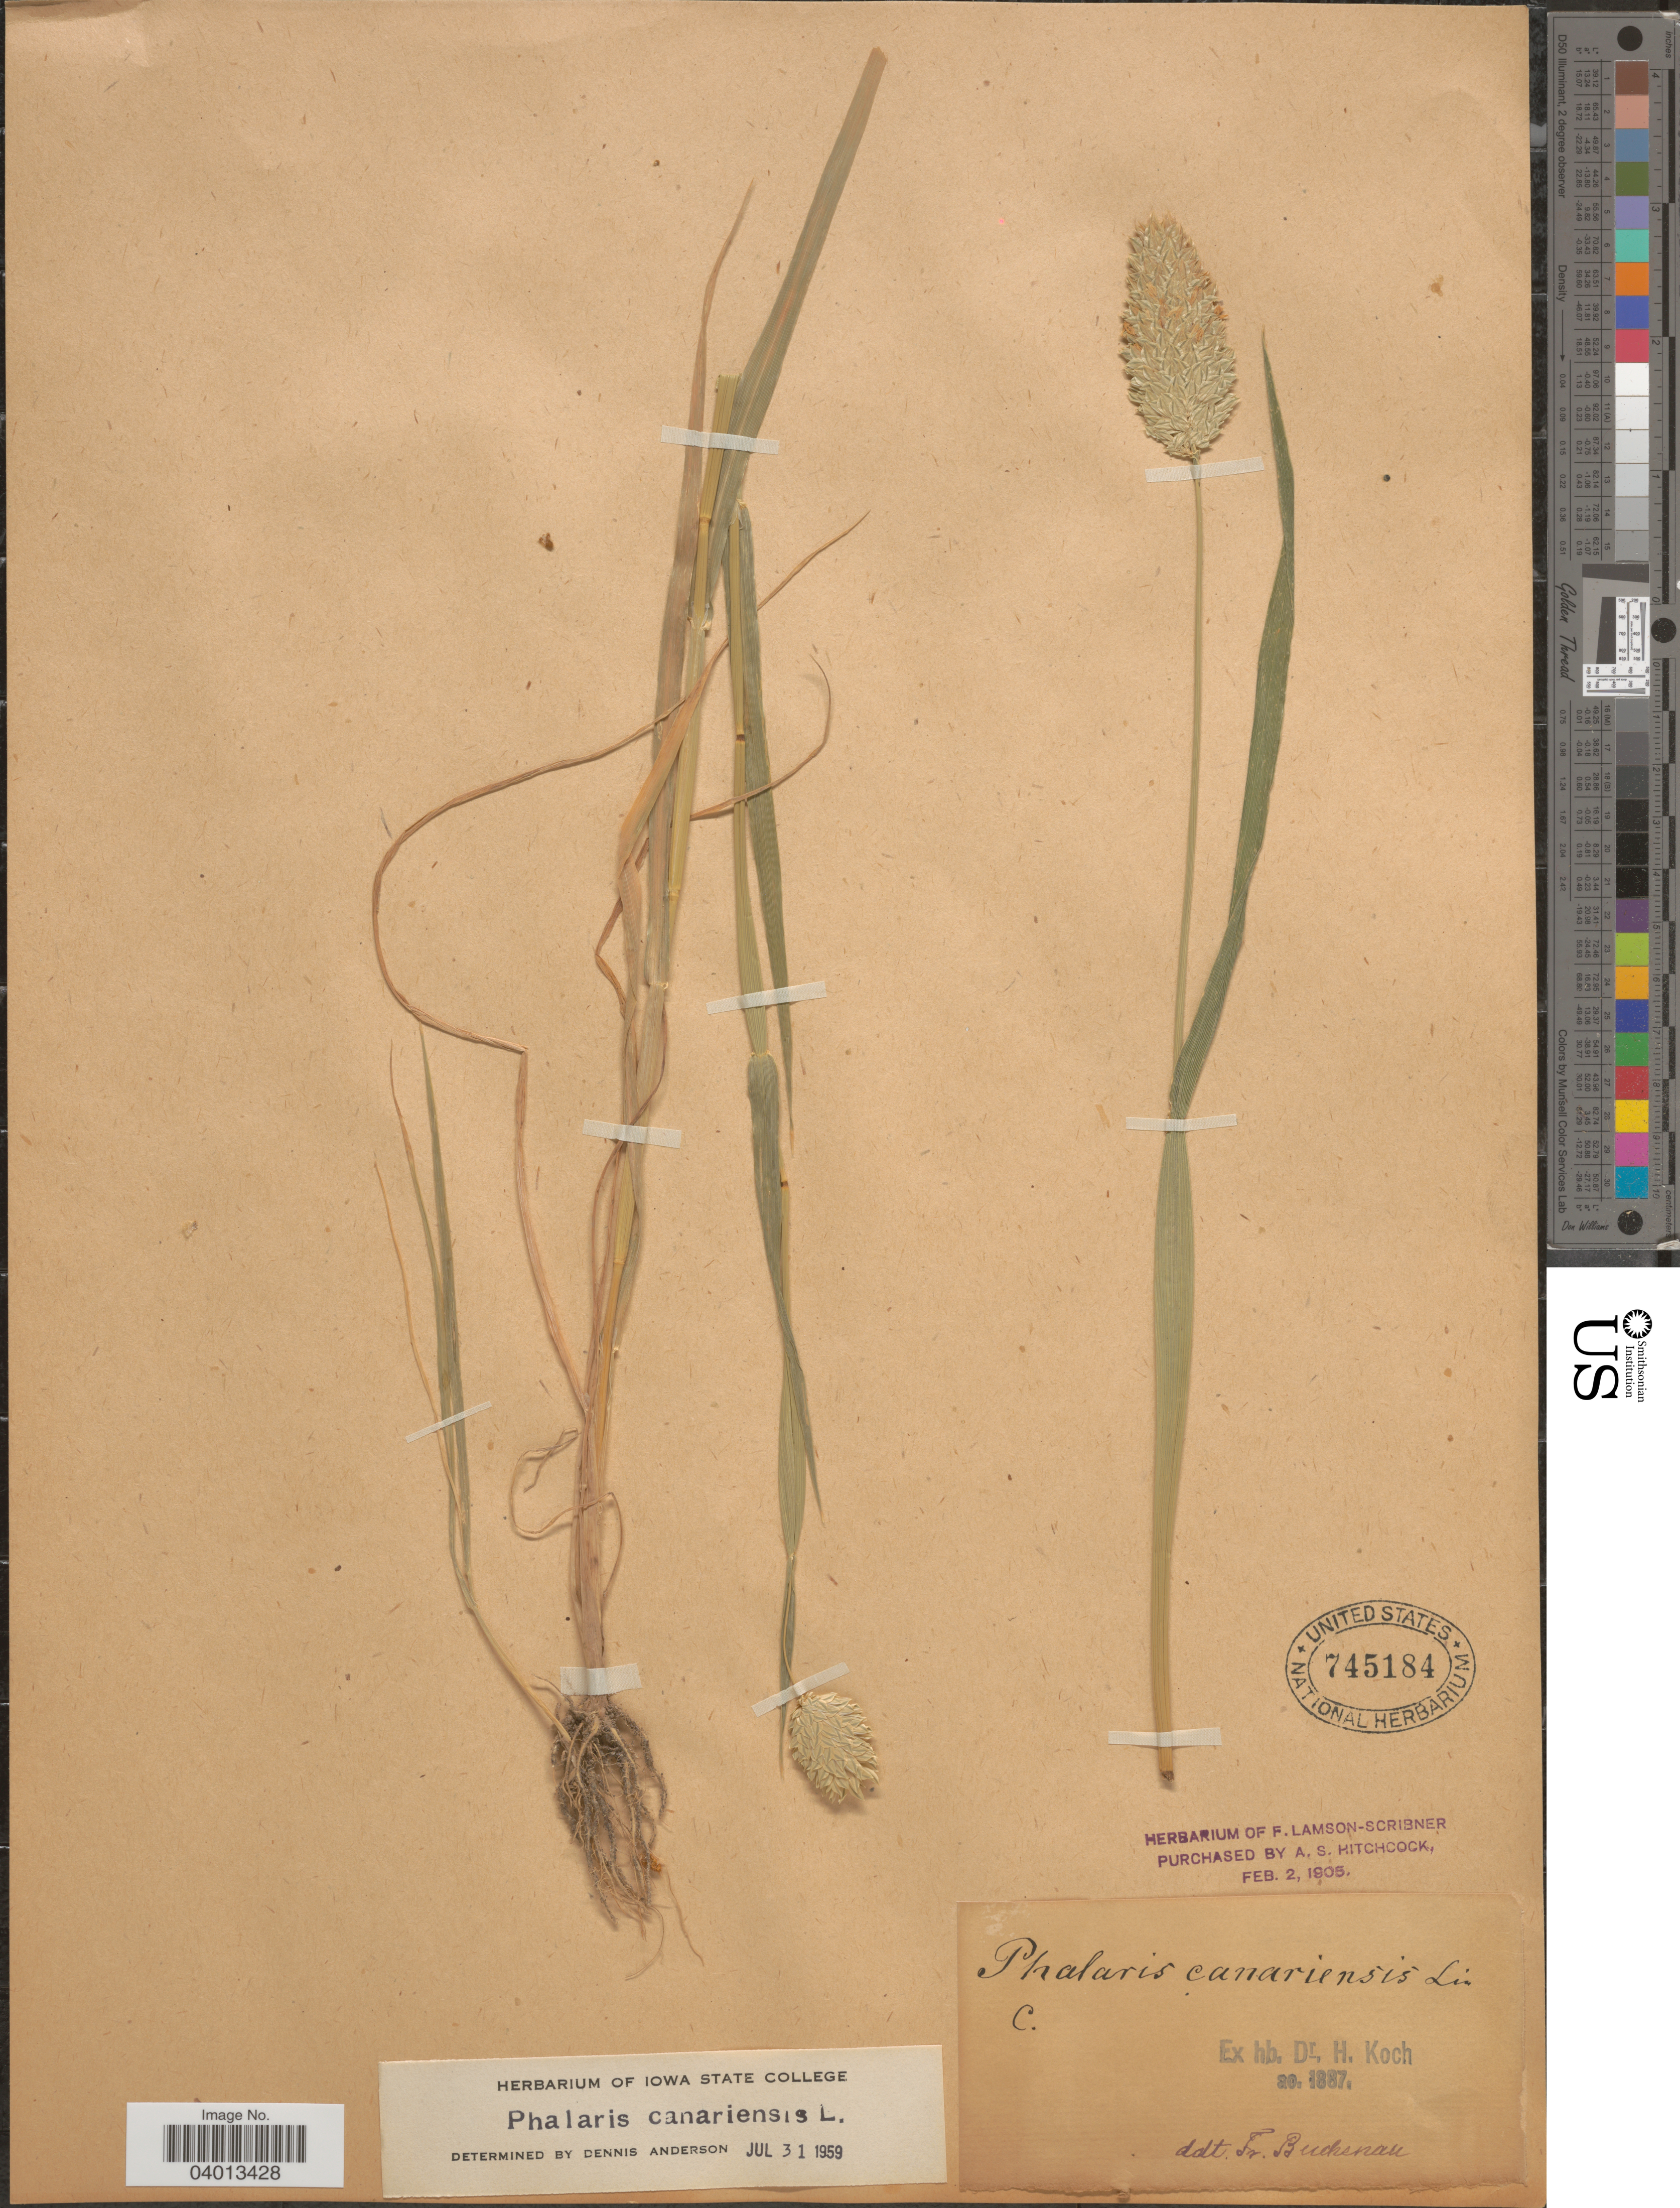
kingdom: Plantae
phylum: Tracheophyta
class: Liliopsida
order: Poales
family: Poaceae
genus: Phalaris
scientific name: Phalaris canariensis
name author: L.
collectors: Ex herb. Dr. H. Koch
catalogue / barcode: US 745184